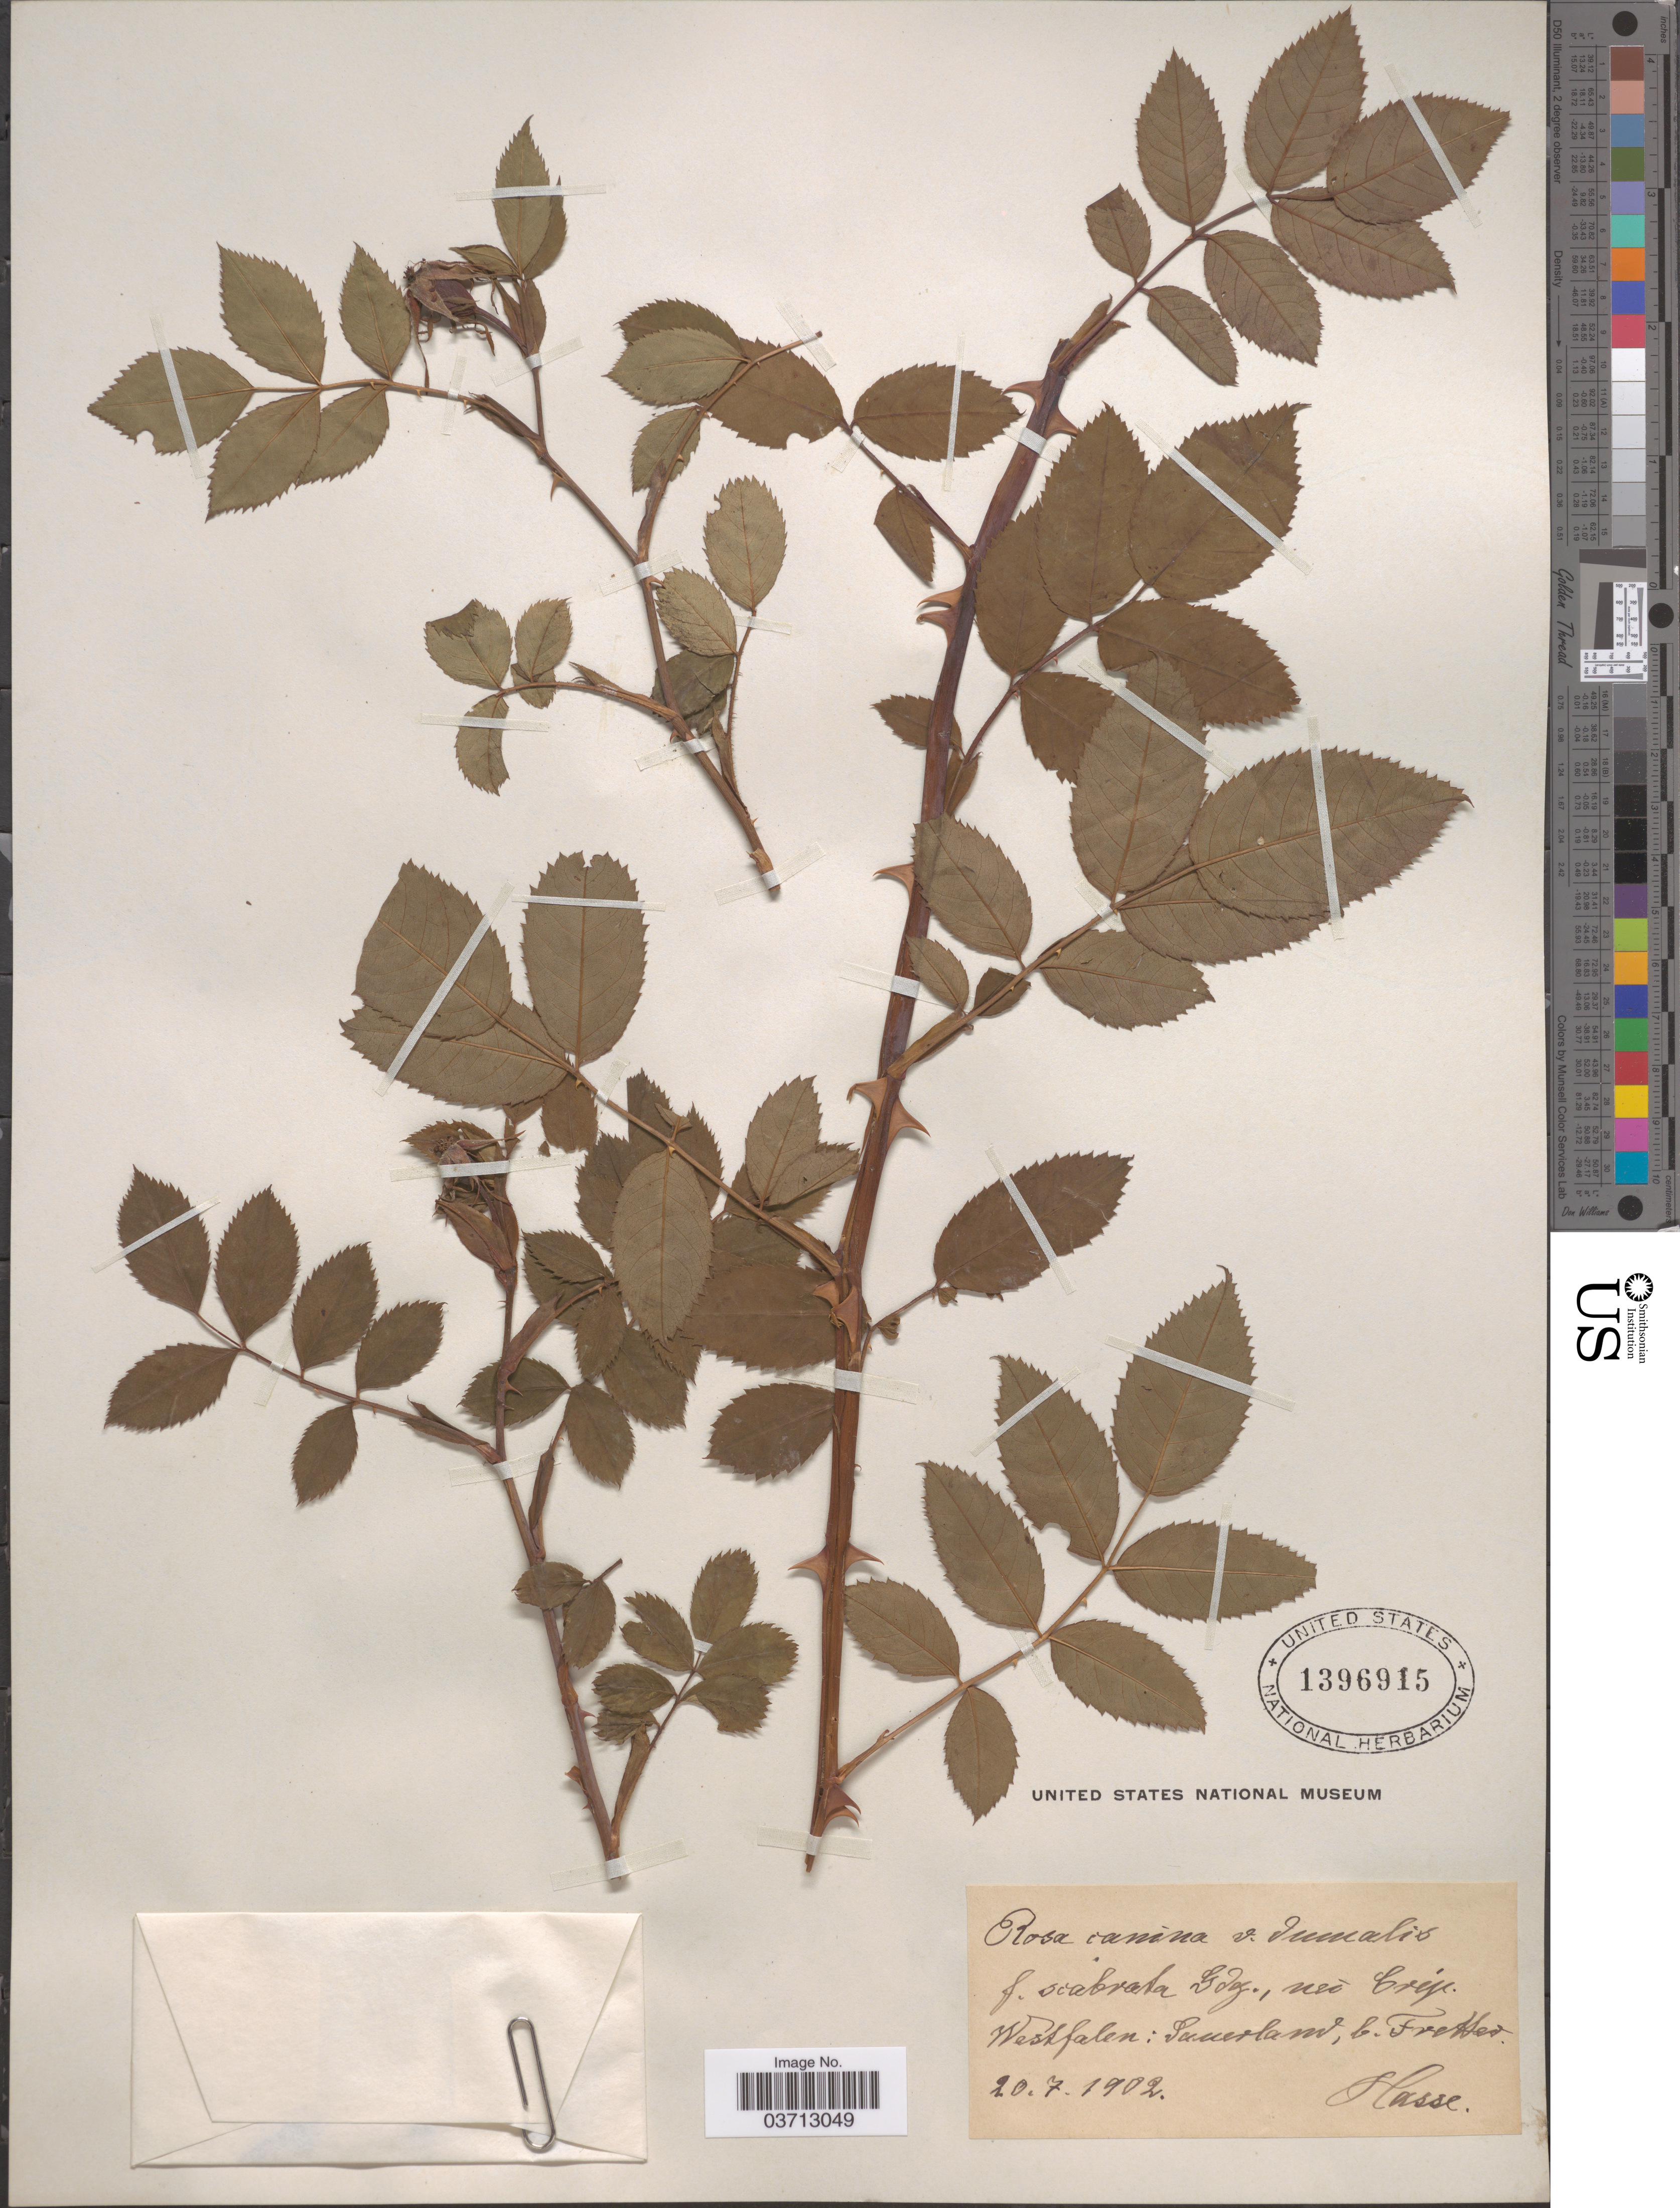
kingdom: Plantae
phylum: Tracheophyta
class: Magnoliopsida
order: Rosales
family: Rosaceae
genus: Rosa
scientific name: Rosa canina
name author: L.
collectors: -. Hasse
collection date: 1902-07-20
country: Germany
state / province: Nordrhein-Westfalen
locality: Westfalen: Sauerland, b. Fretter.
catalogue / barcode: US 1396915